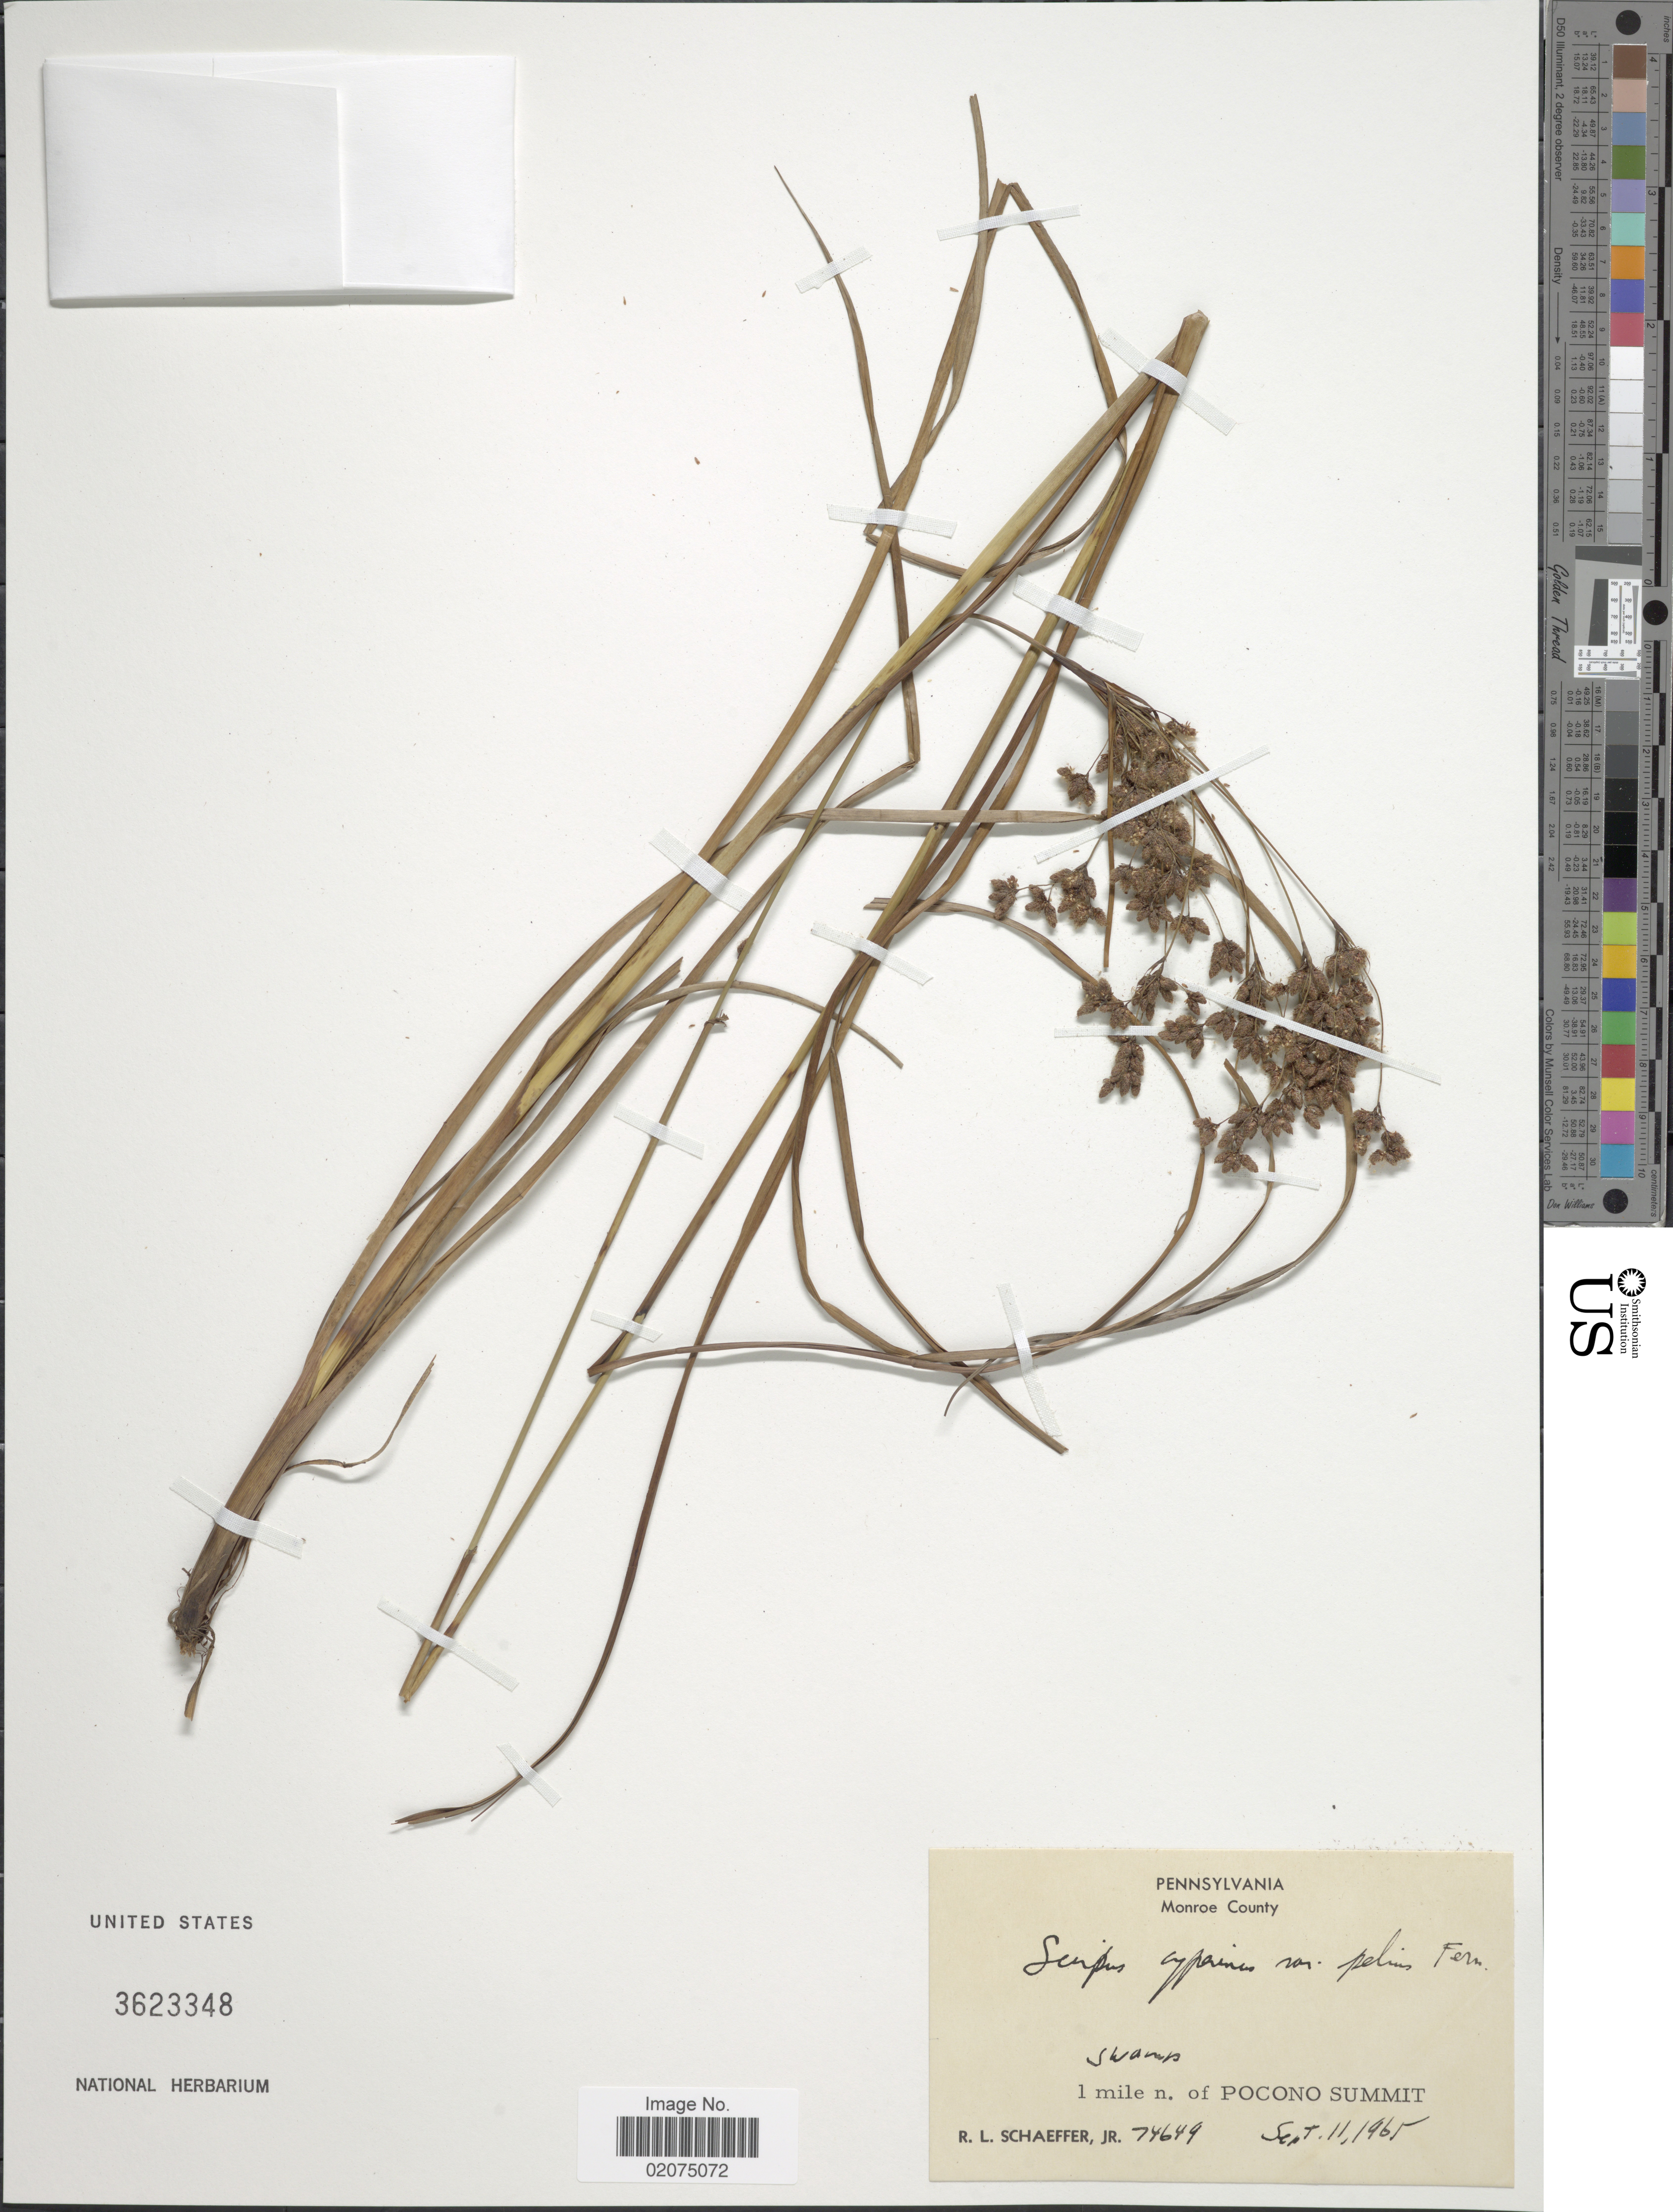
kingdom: Plantae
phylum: Tracheophyta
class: Liliopsida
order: Poales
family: Cyperaceae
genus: Scirpus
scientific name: Scirpus cyperinus (L.) Kunth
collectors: R. L. Schaeffer Jr.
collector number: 74649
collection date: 1965-09-11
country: United States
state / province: Pennsylvania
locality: Monroe County, 1 mile n of Pocono Summit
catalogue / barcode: US 3623348